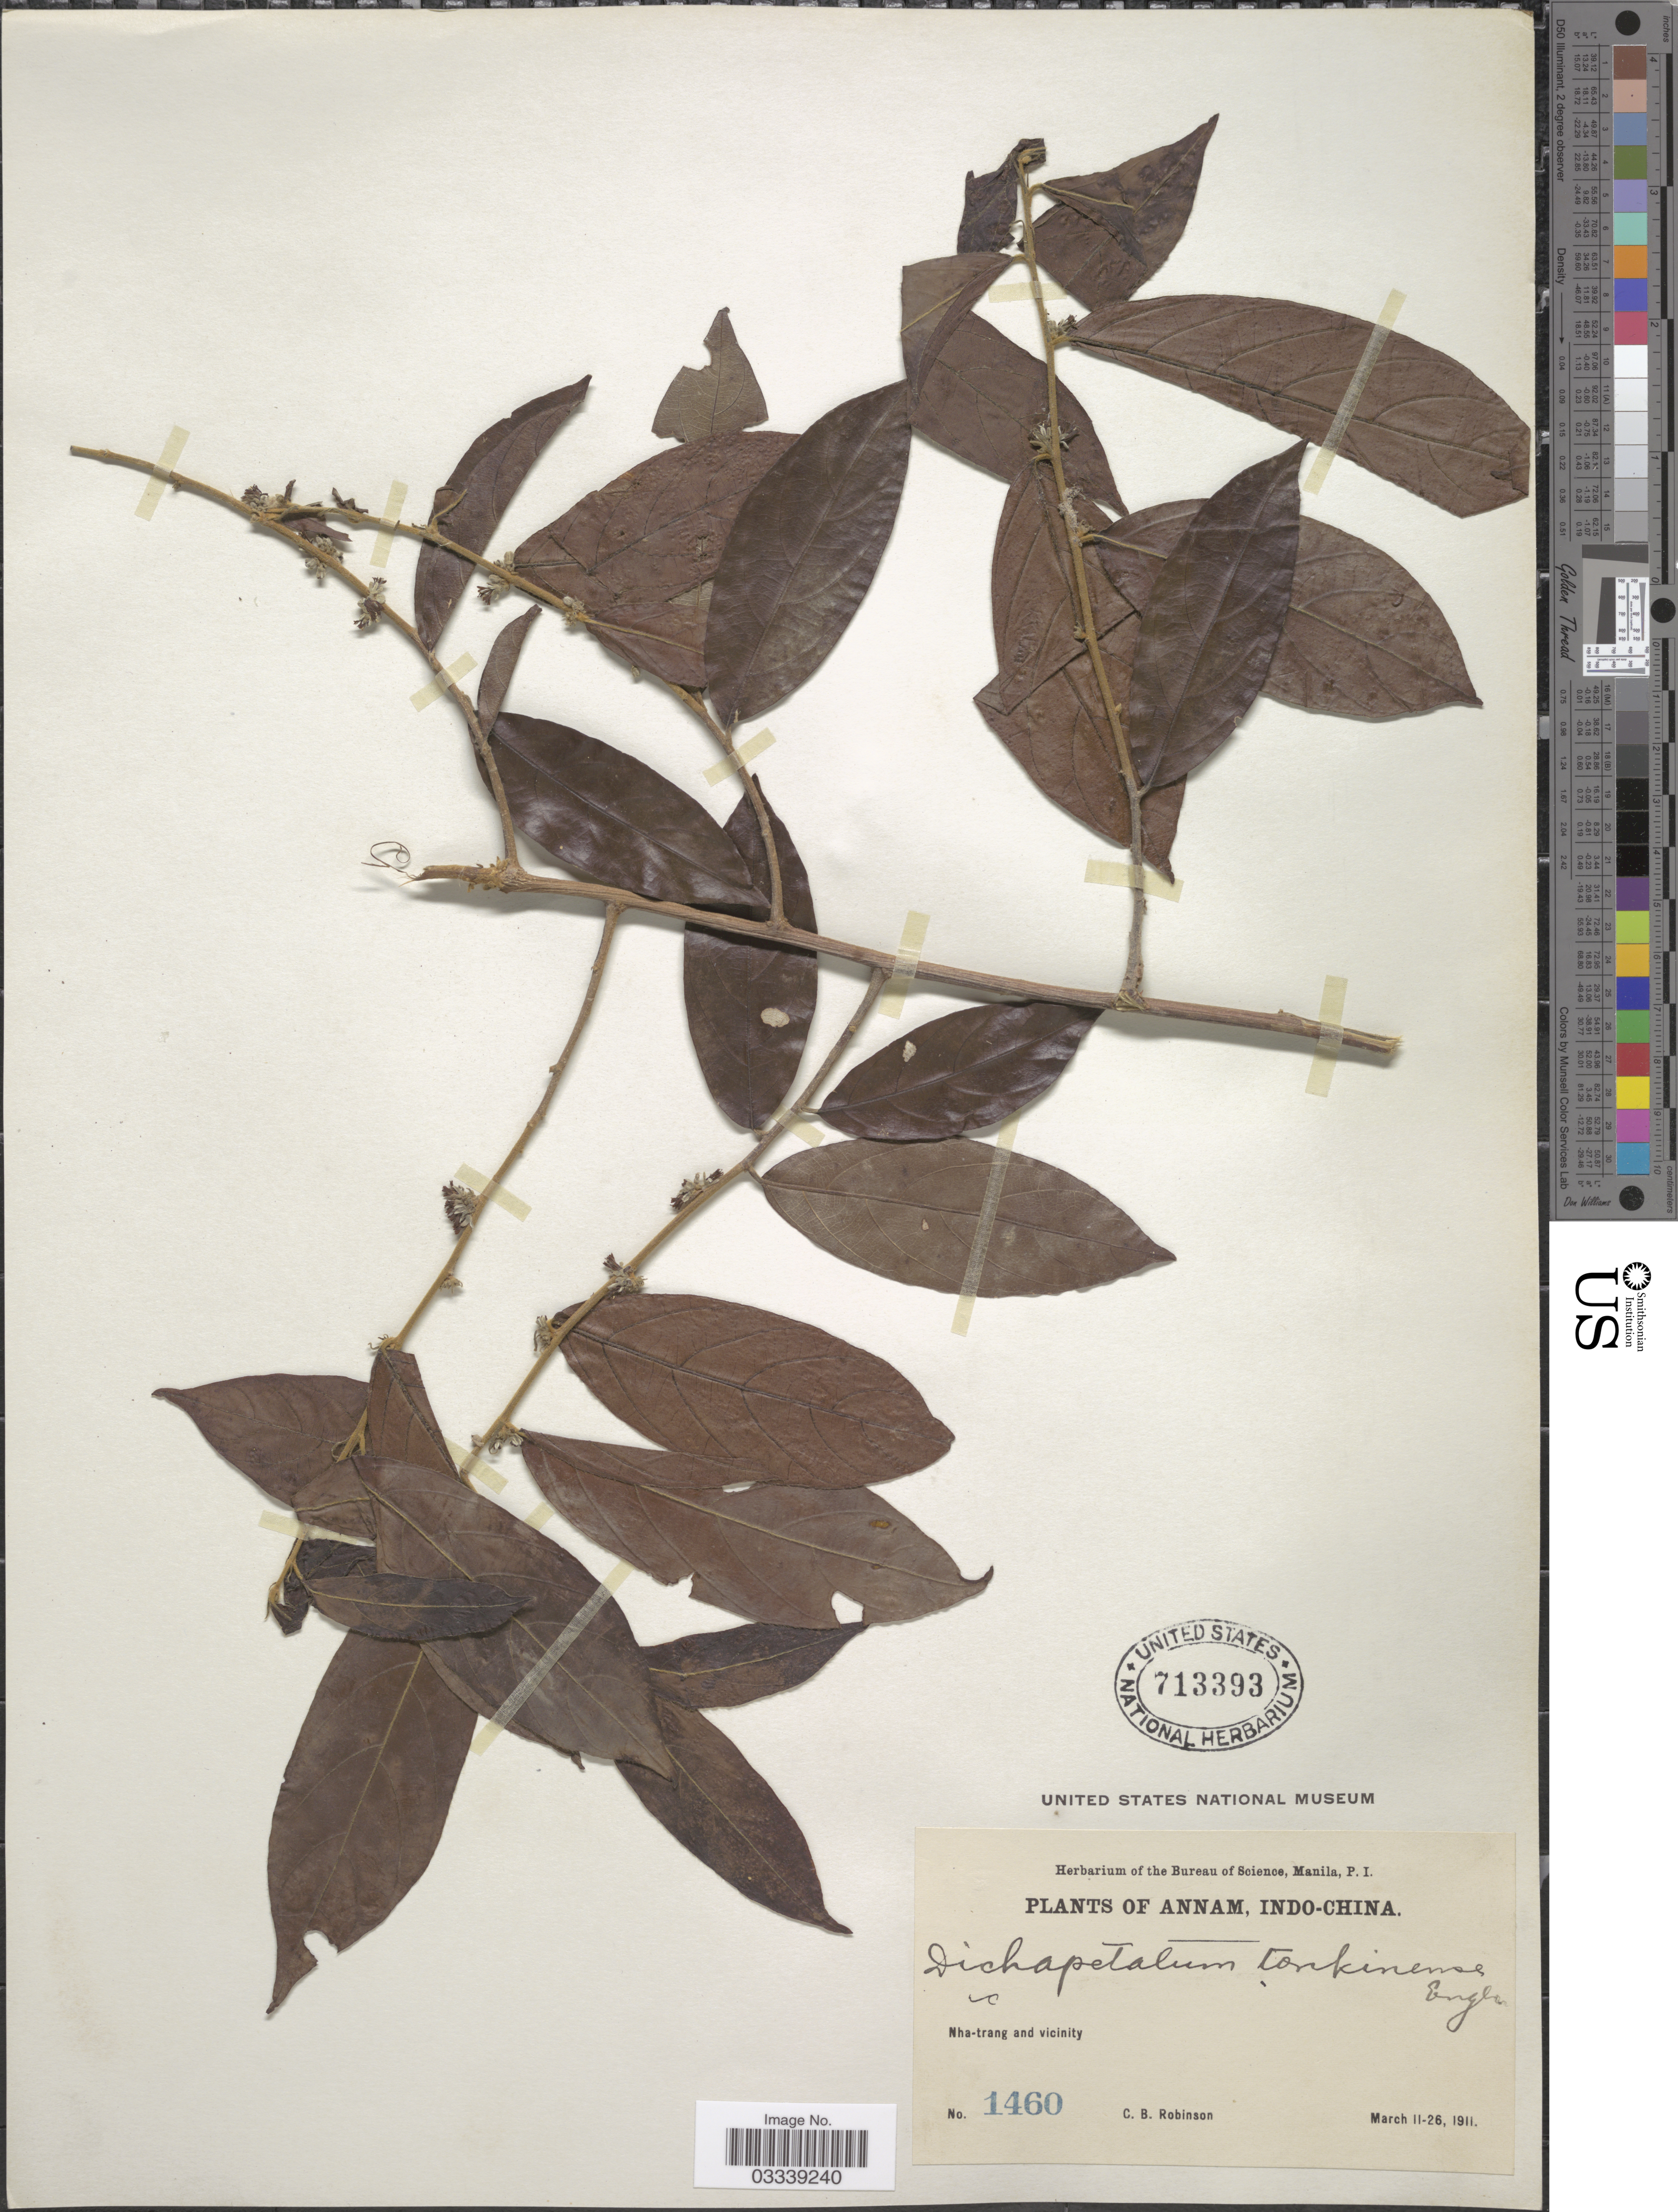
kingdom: Plantae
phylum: Tracheophyta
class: Magnoliopsida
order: Malpighiales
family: Dichapetalaceae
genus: Dichapetalum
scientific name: Dichapetalum tonkinense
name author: Engl.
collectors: C. Robinson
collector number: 1460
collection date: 1911-03-11/1911-03-26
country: Vietnam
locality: Nha-trang and vicinity.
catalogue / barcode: US 713393